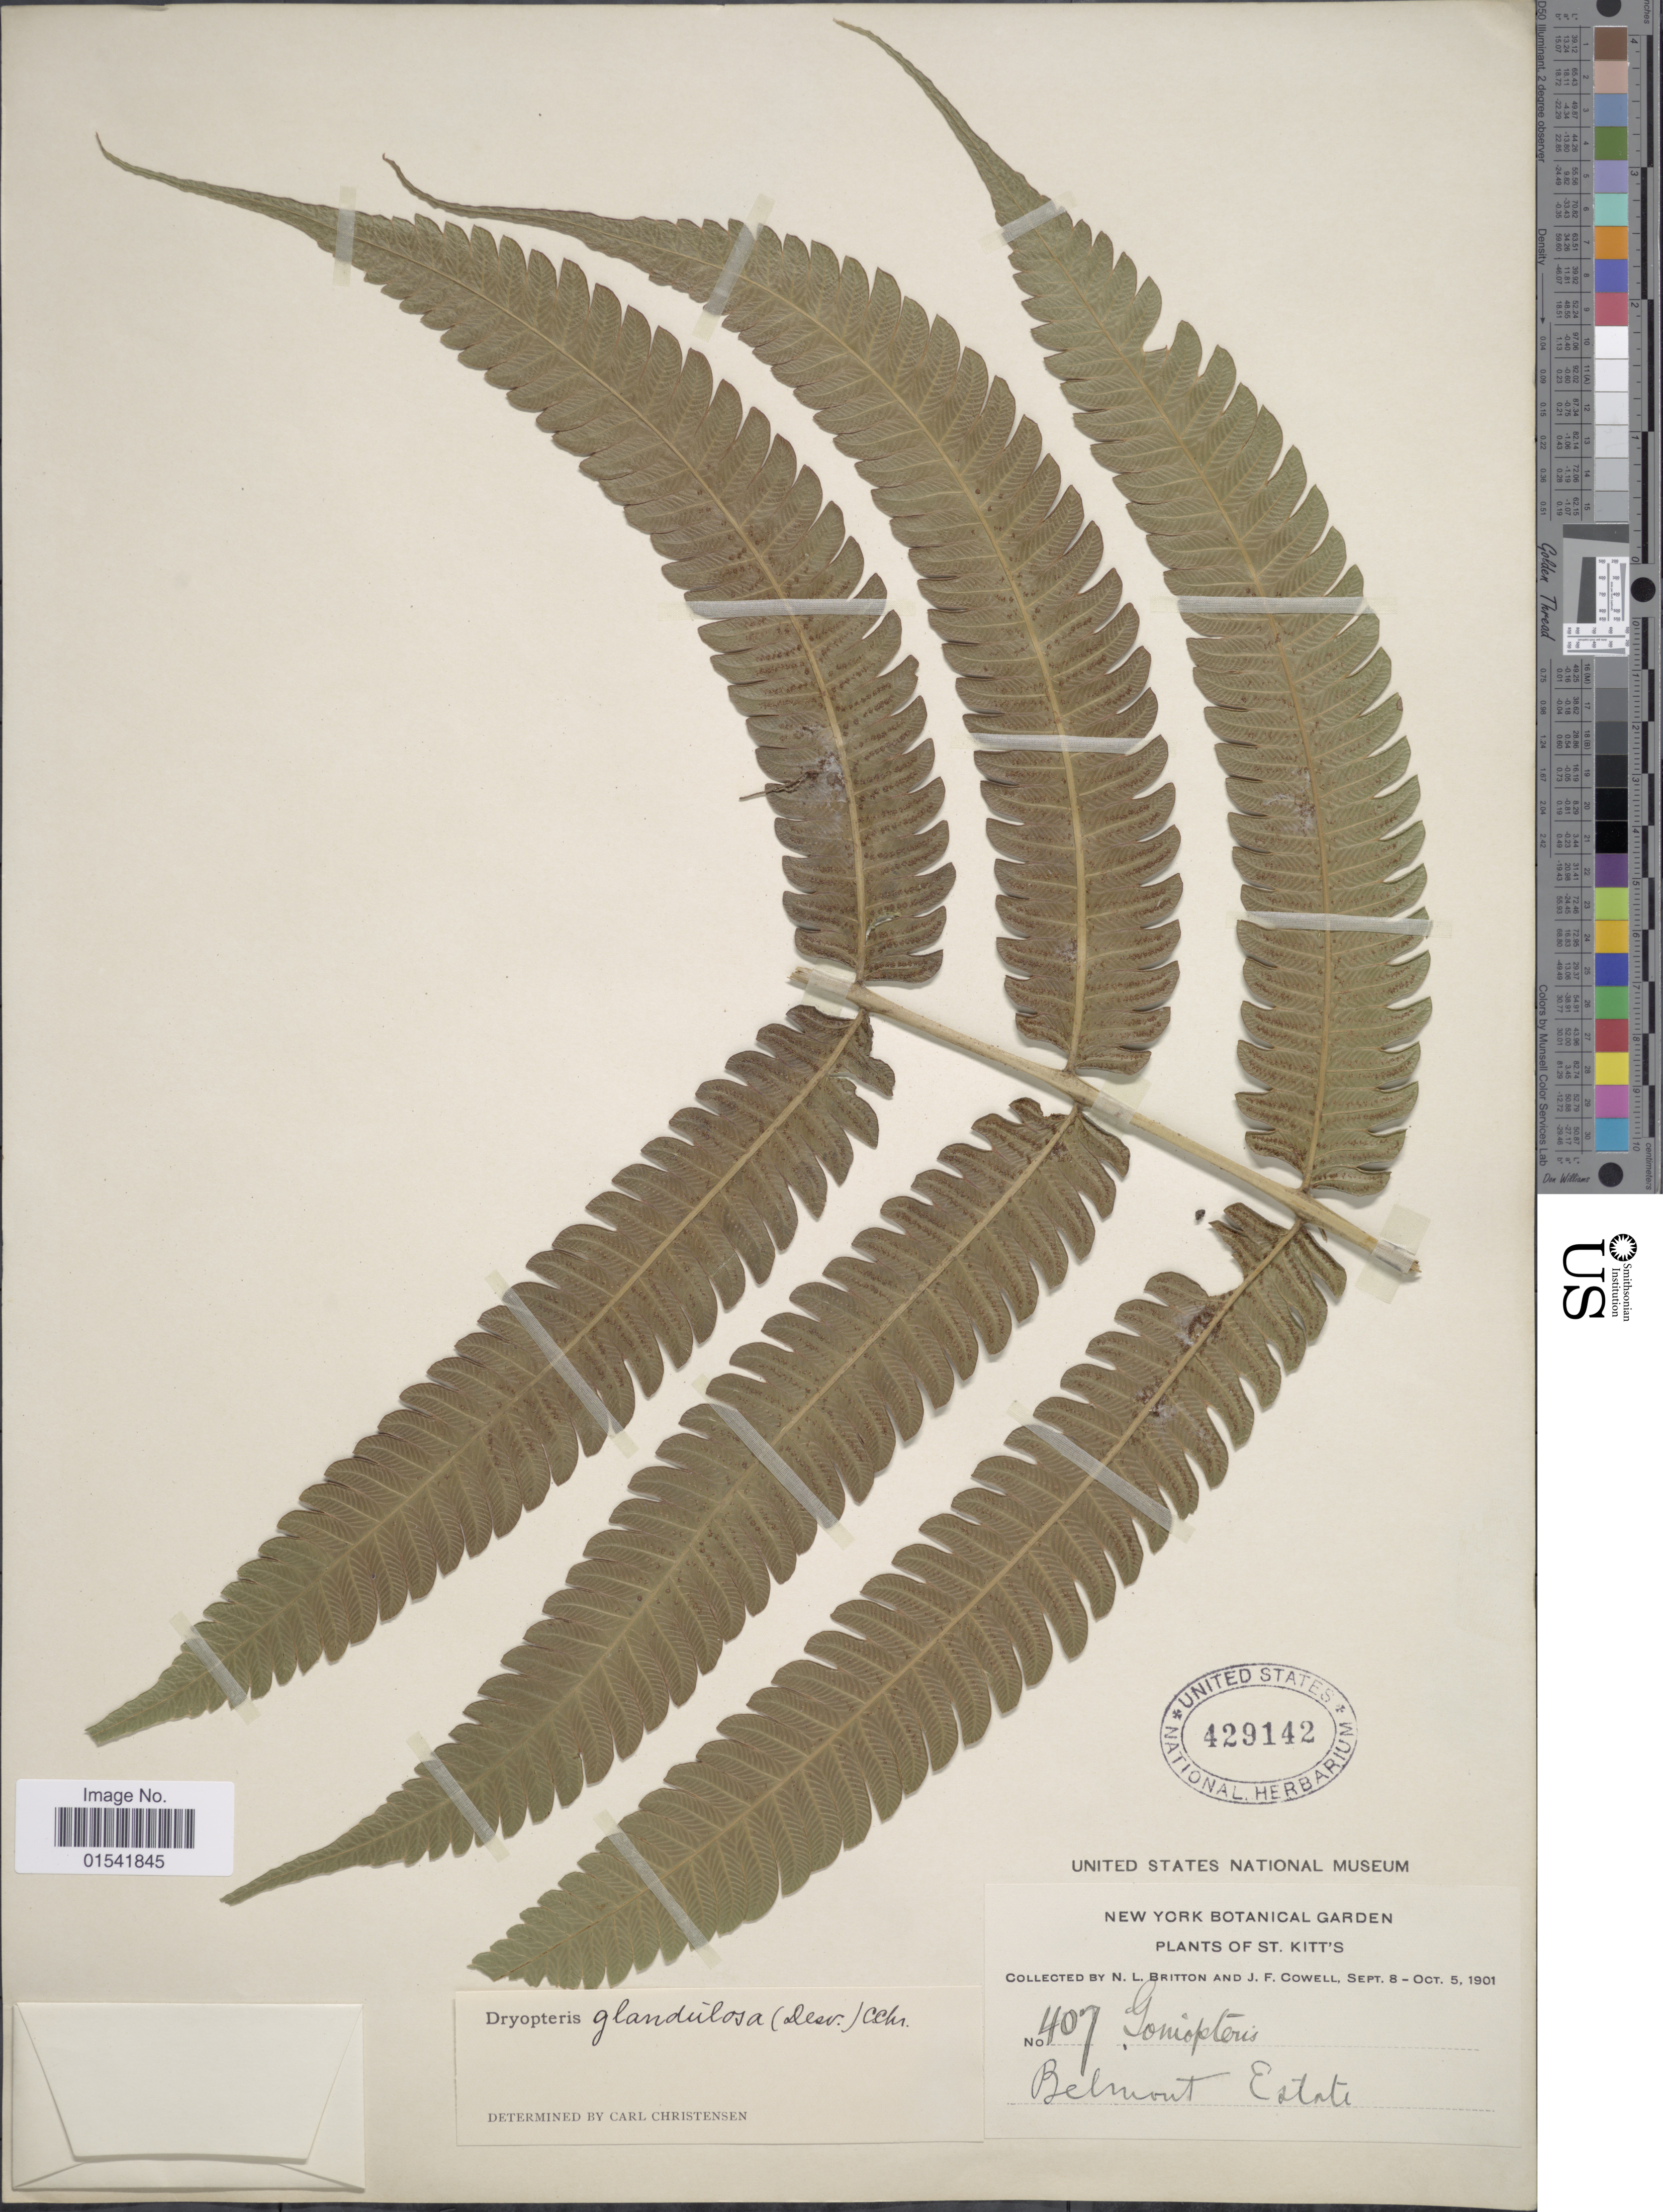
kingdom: Plantae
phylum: Tracheophyta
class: Polypodiopsida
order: Polypodiales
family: Thelypteridaceae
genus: Steiropteris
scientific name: Steiropteris glandulosa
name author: (Hook. f.) Pic. Serm.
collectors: N. Britton & J. F. Cowell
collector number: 407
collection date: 1901-09-08/1901-10-05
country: St. Christopher-Nevis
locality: St. Kitt's, Belmont Estate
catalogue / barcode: US 429142